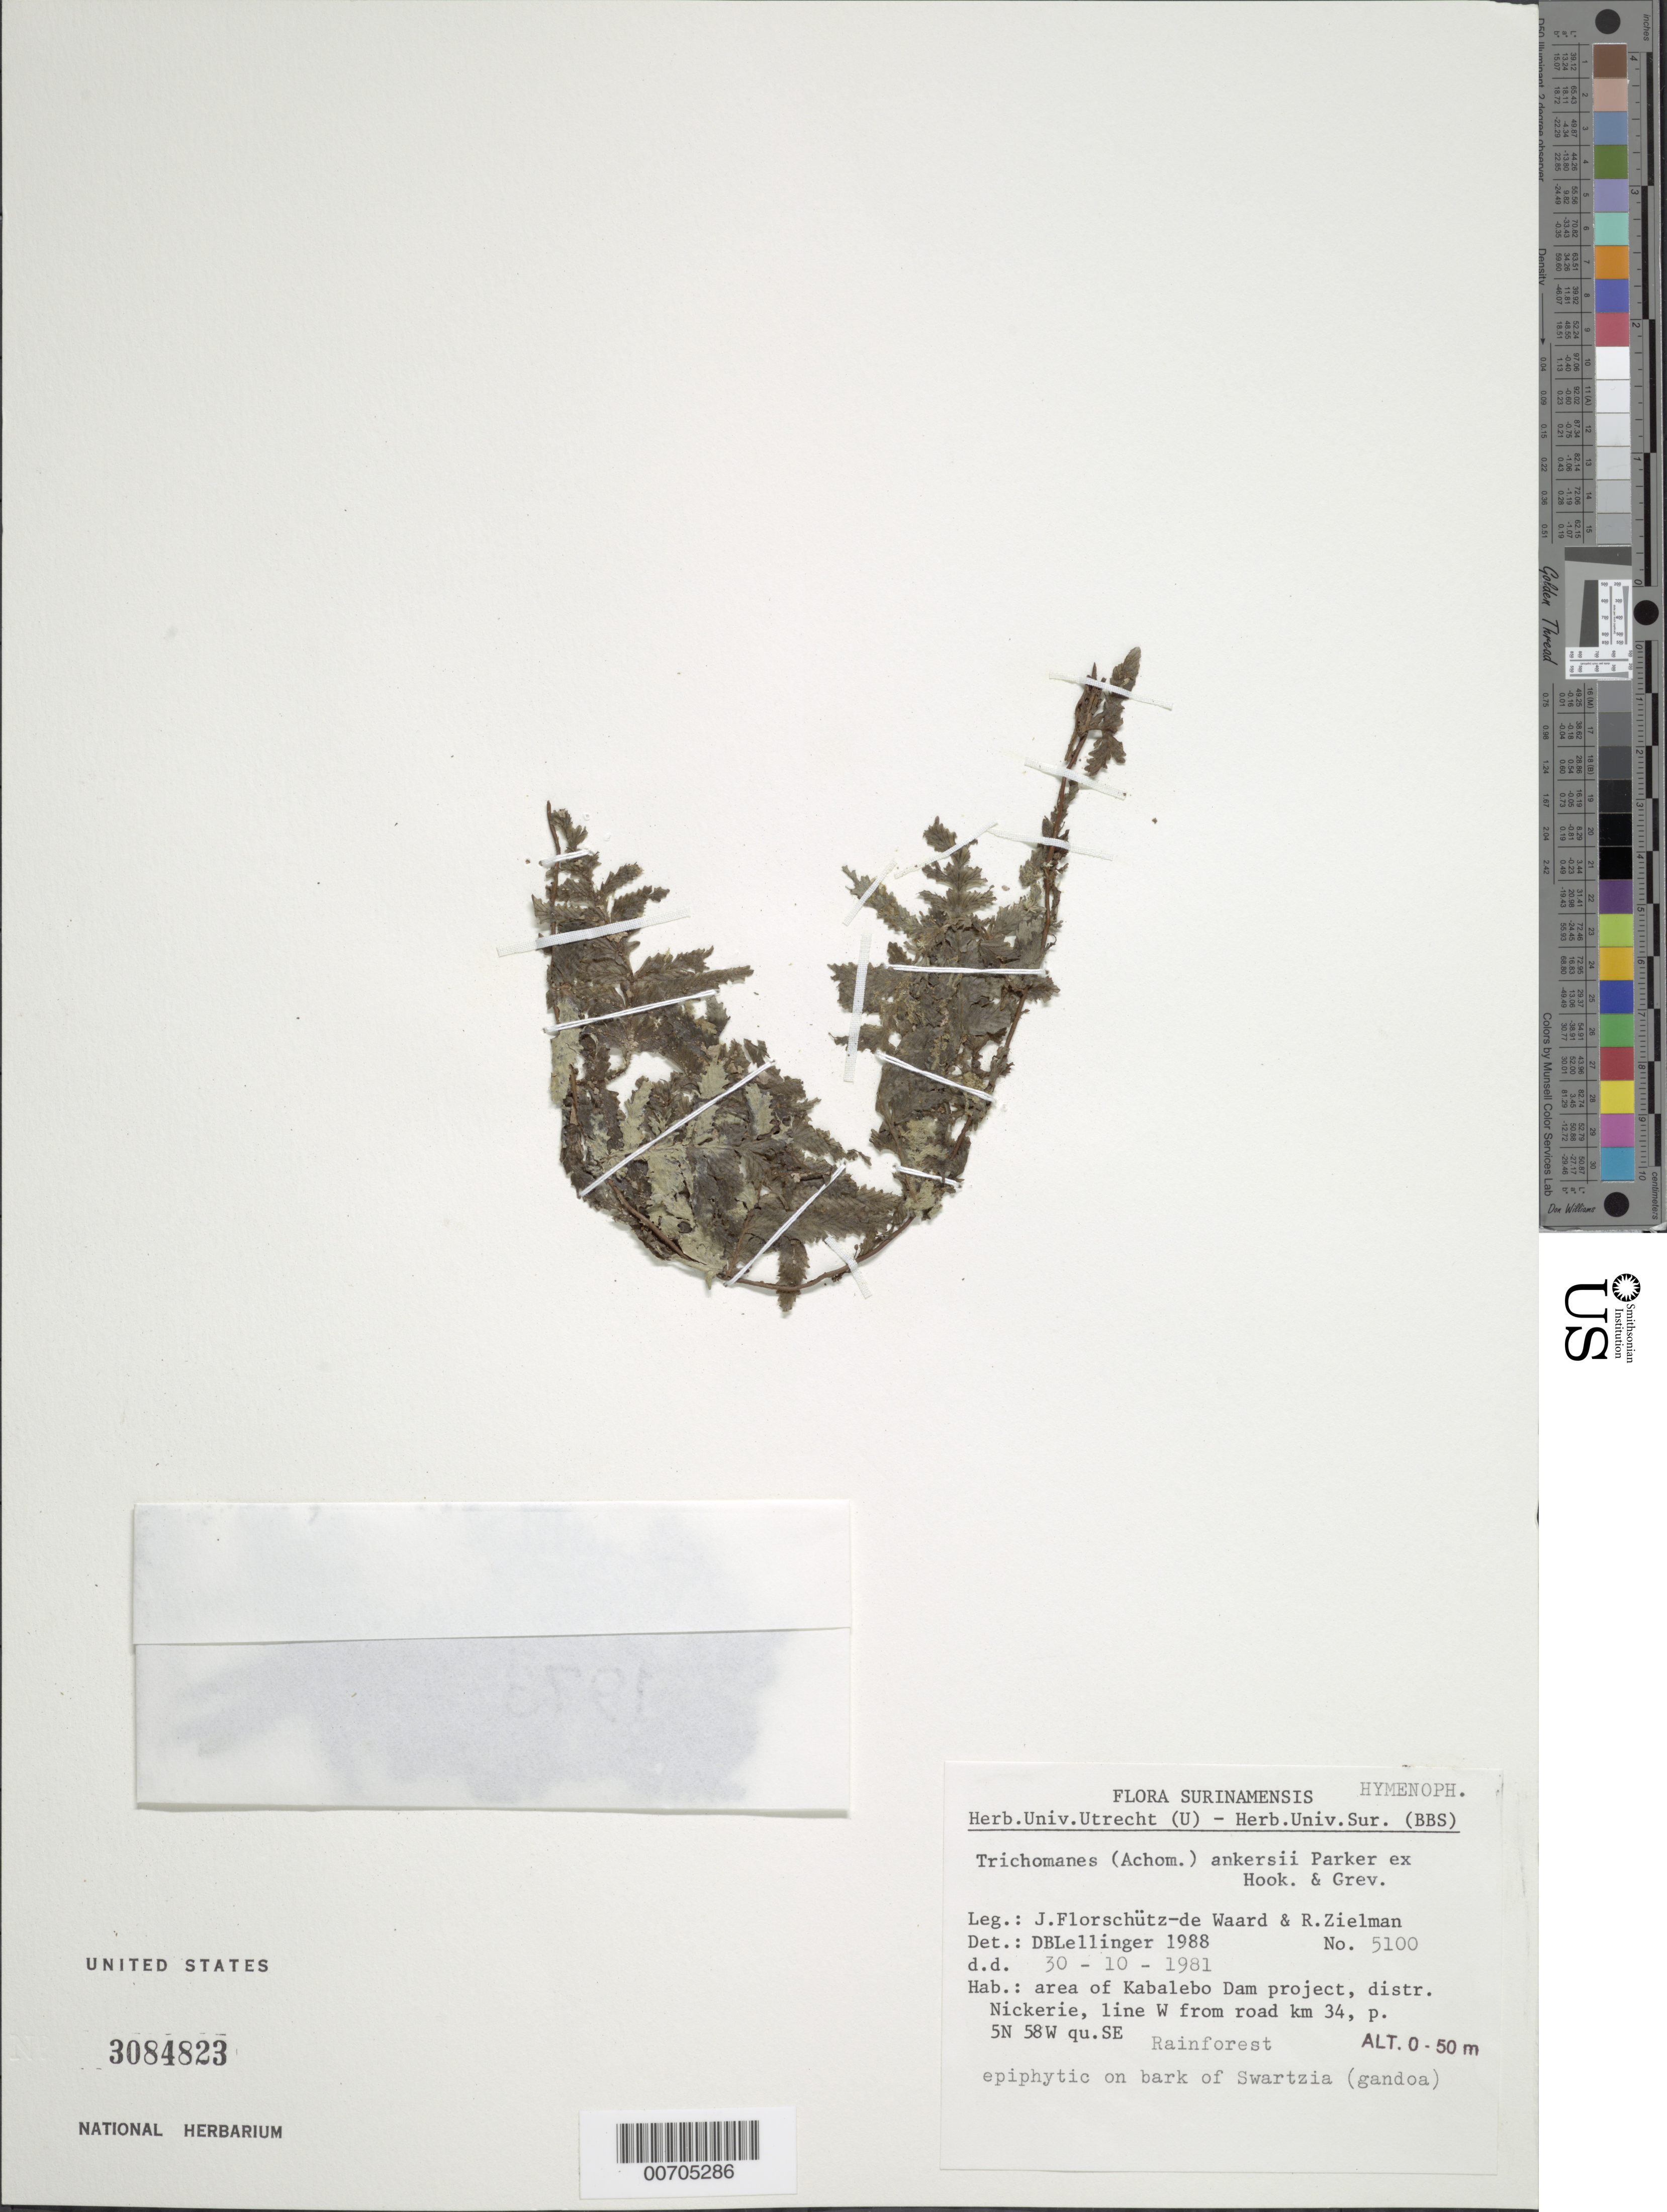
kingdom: Plantae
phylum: Tracheophyta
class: Polypodiopsida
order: Hymenophyllales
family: Hymenophyllaceae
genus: Trichomanes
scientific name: Trichomanes ankersii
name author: C. Parker ex Hook. & Grev.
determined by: Lellinger, David B., (BOT), Smithsonian Institution - National Museum of Natural History (UNITED STATES)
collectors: J. Florschütz-de Waard & R. Zielman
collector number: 5100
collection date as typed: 30-Oct-81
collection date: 1981-10-30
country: Suriname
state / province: Nickerie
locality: Nickerie Dist., Kabalebo Dam project area, W from road km 34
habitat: Rainforest; on bark of Swartzia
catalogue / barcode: US 3084823